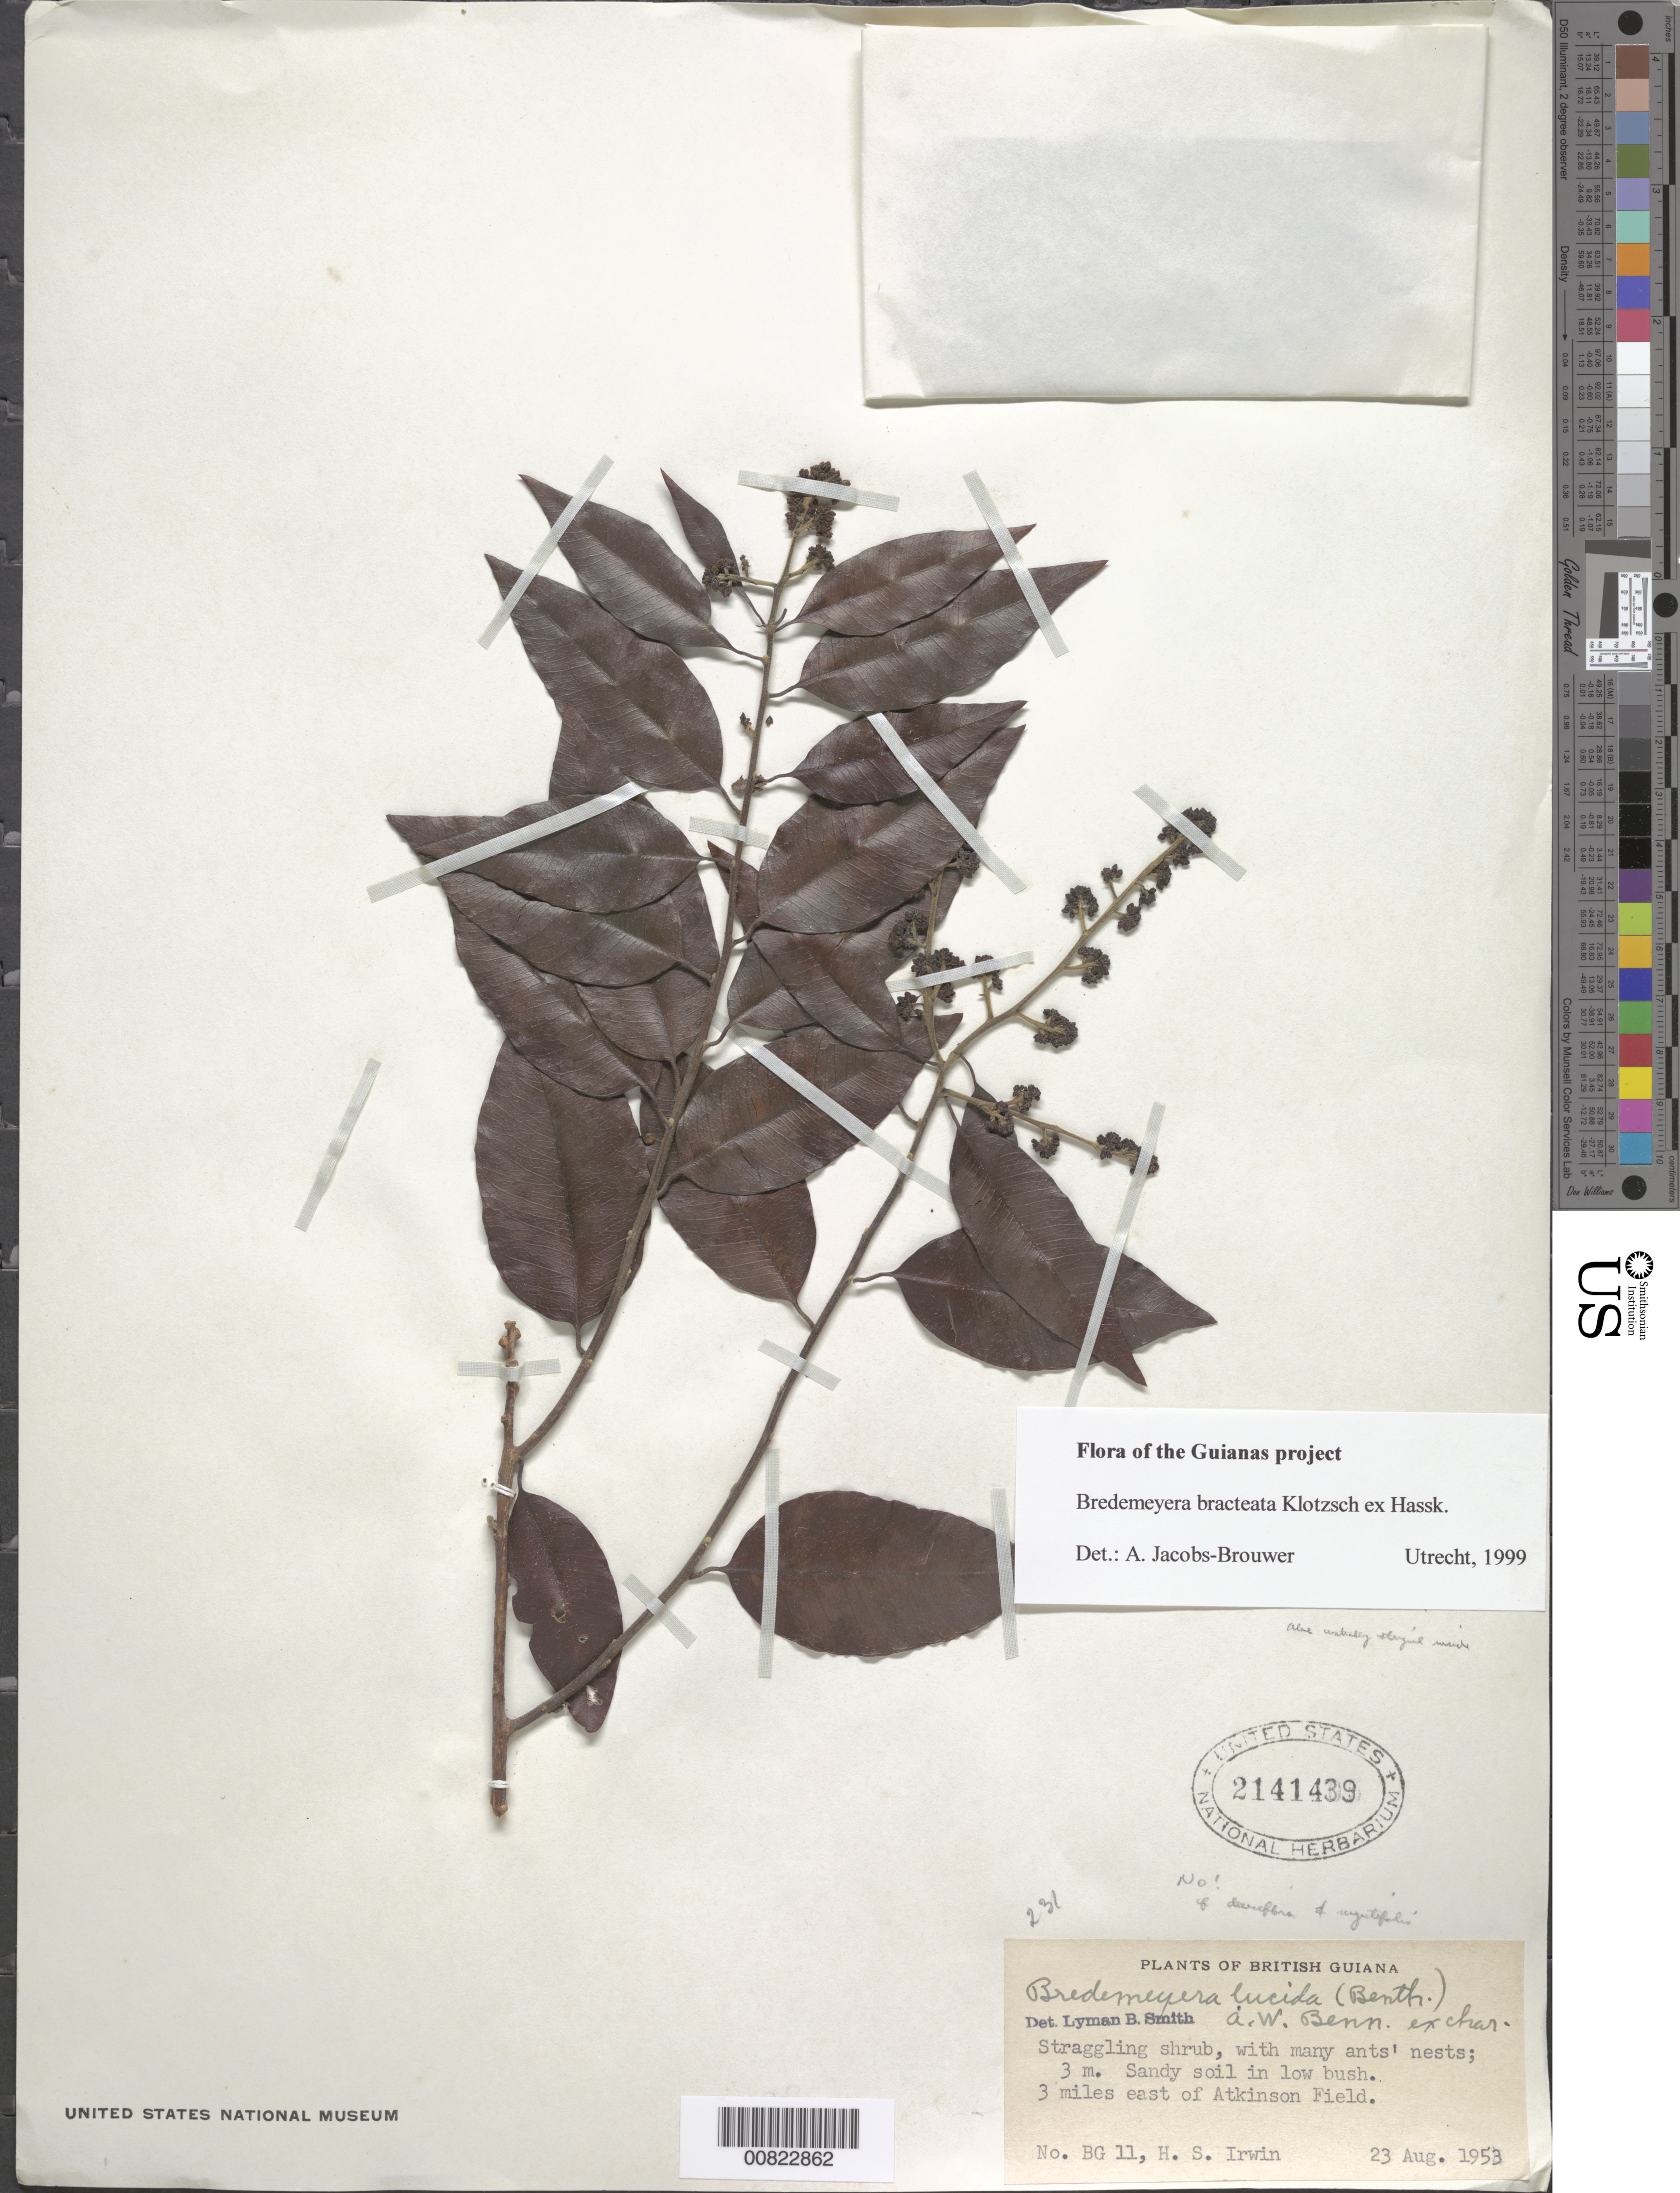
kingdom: Plantae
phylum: Tracheophyta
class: Magnoliopsida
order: Fabales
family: Polygalaceae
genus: Bredemeyera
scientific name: Bredemeyera bracteata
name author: Klotzsch ex Hassk.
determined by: Jacobs-Brouwer, A.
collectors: H. Irwin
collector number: BG 11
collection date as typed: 23-Aug-53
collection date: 1953-08-23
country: Guyana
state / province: Demerara-Mahaica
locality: Atkinson Field, 3 mi. E of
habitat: Sandy soil in low bush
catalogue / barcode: US 2141439